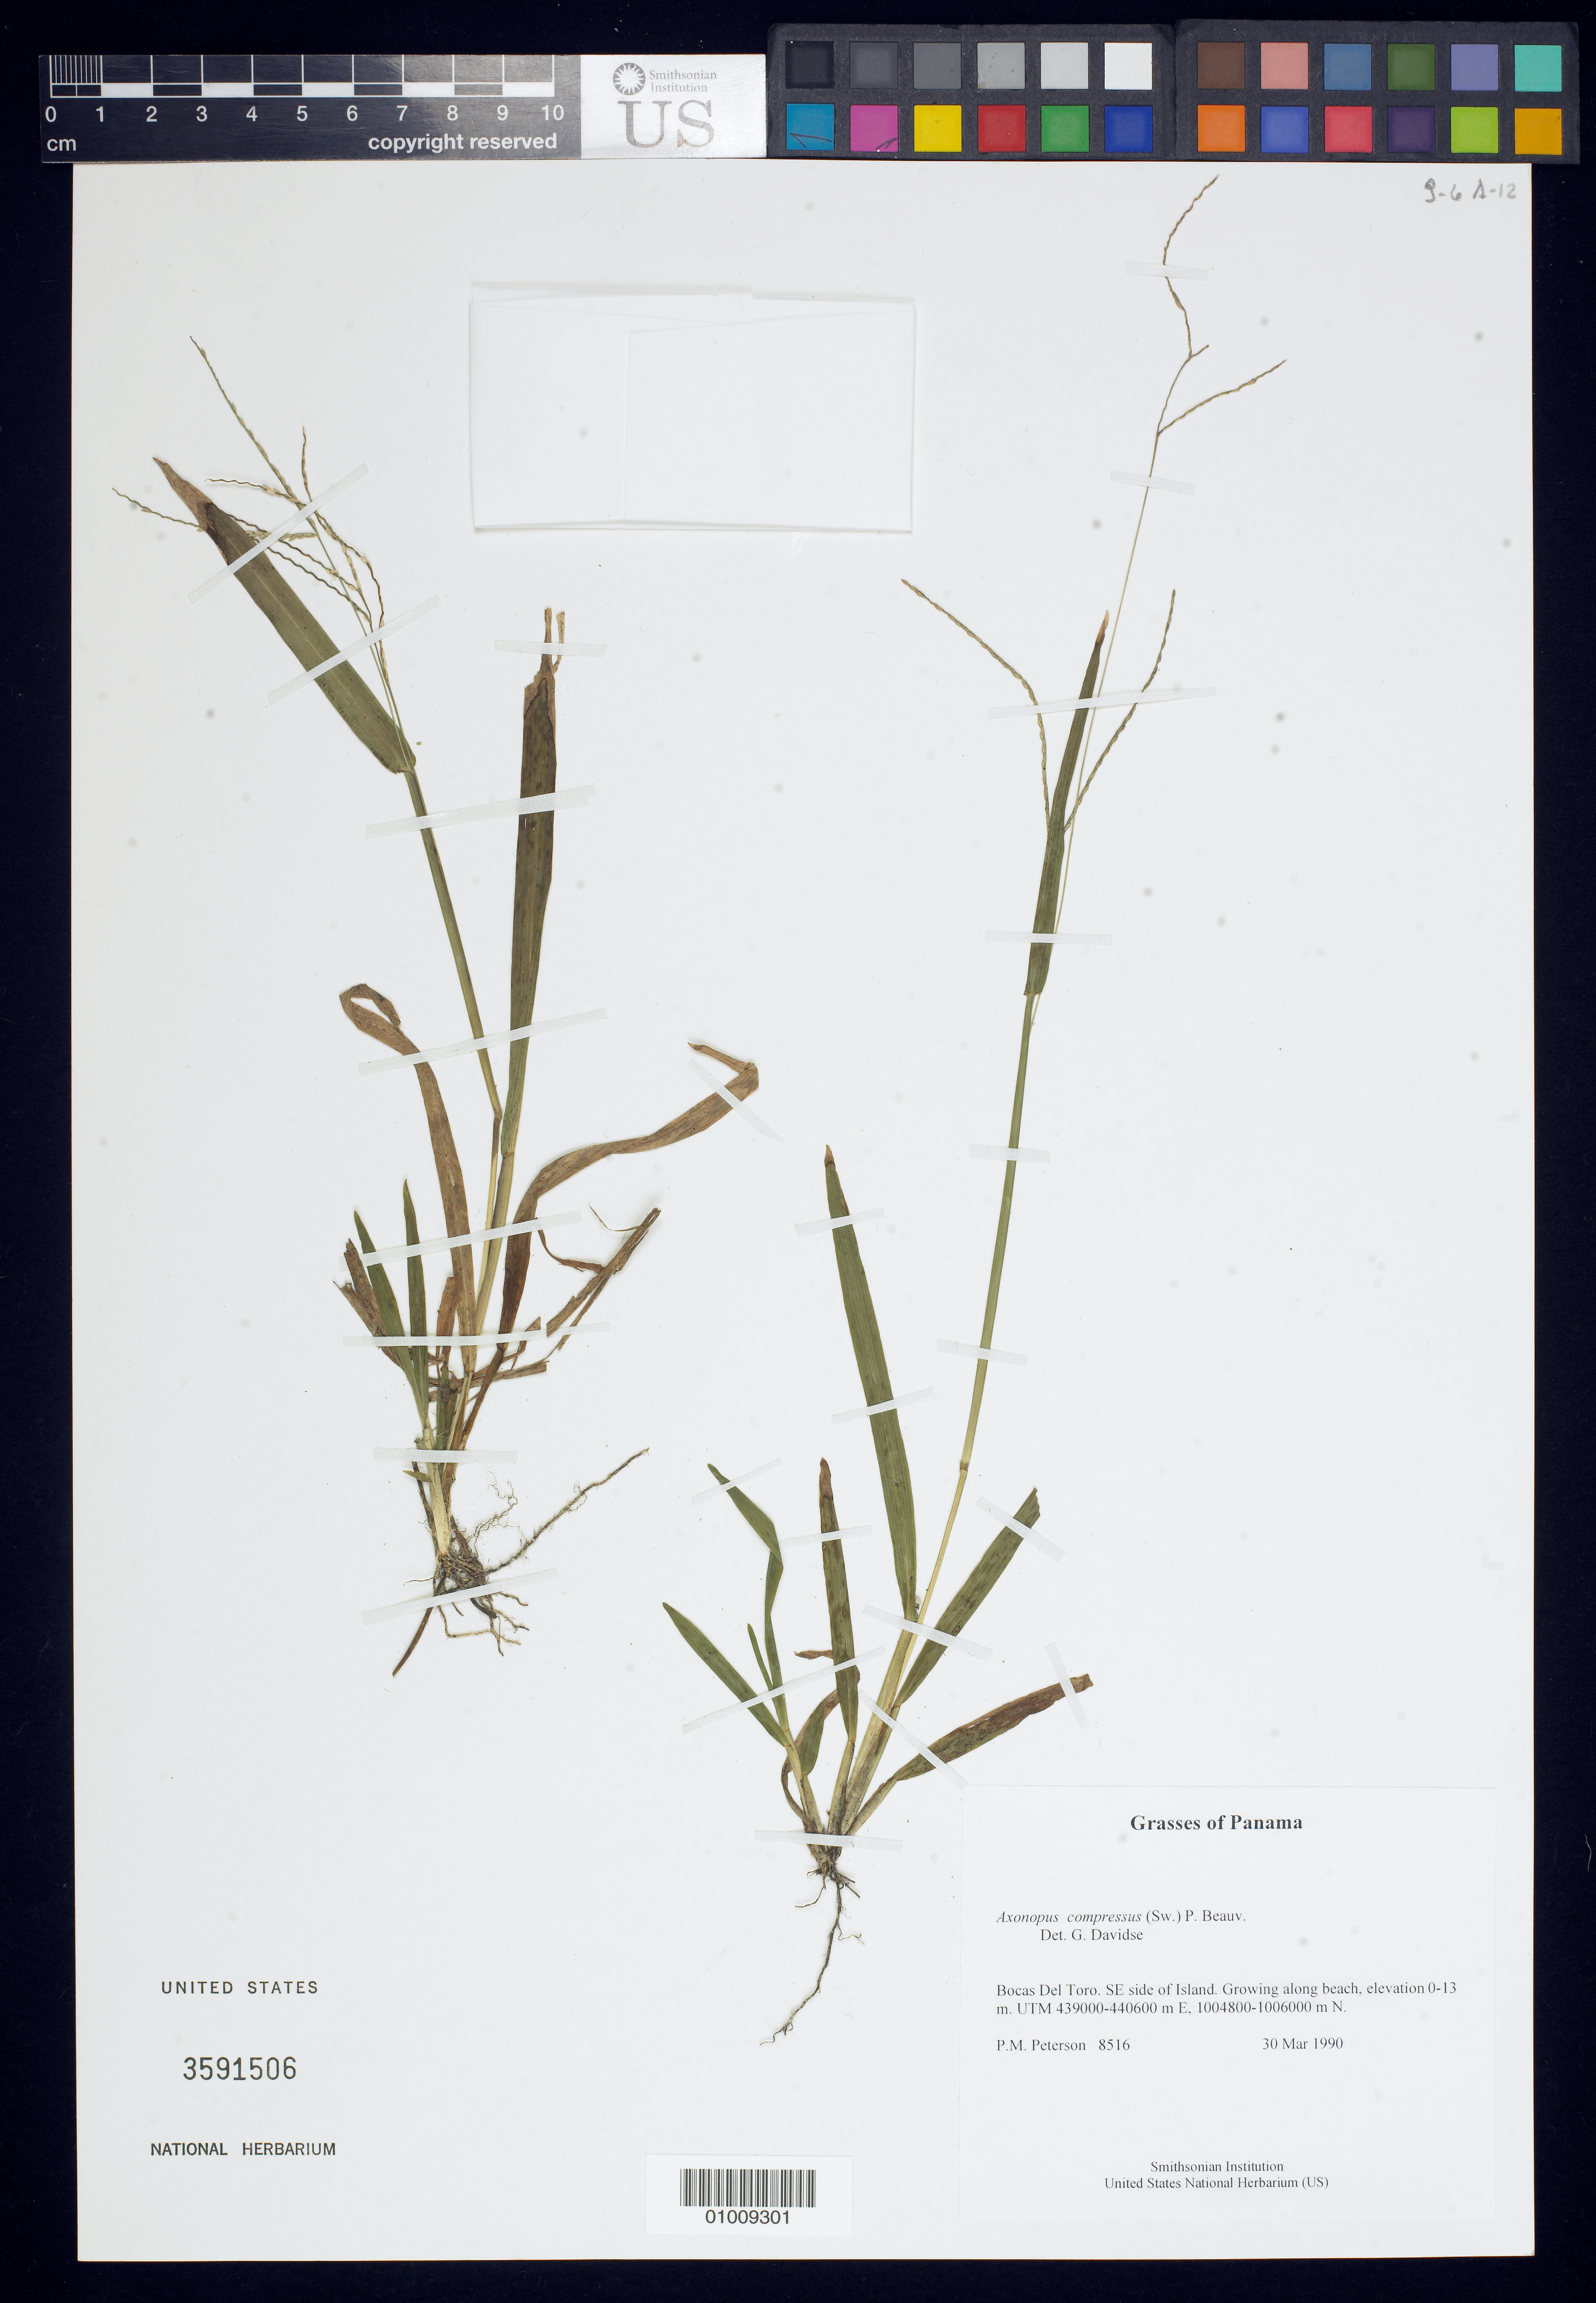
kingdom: Plantae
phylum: Tracheophyta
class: Liliopsida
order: Poales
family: Poaceae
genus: Axonopus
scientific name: Axonopus compressus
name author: (Sw.) P. Beauv.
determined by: Davidse, Gerrit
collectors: P. M. Peterson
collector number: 08516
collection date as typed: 30 Mar 1990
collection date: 1990-03-30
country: Panama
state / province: Bocas del Toro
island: Escudo de Veraguas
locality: SE side of Island.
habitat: Growing along beach, UTM 439000-440600 m E, 1004800-1006000 m N.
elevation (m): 0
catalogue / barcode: US 3591506